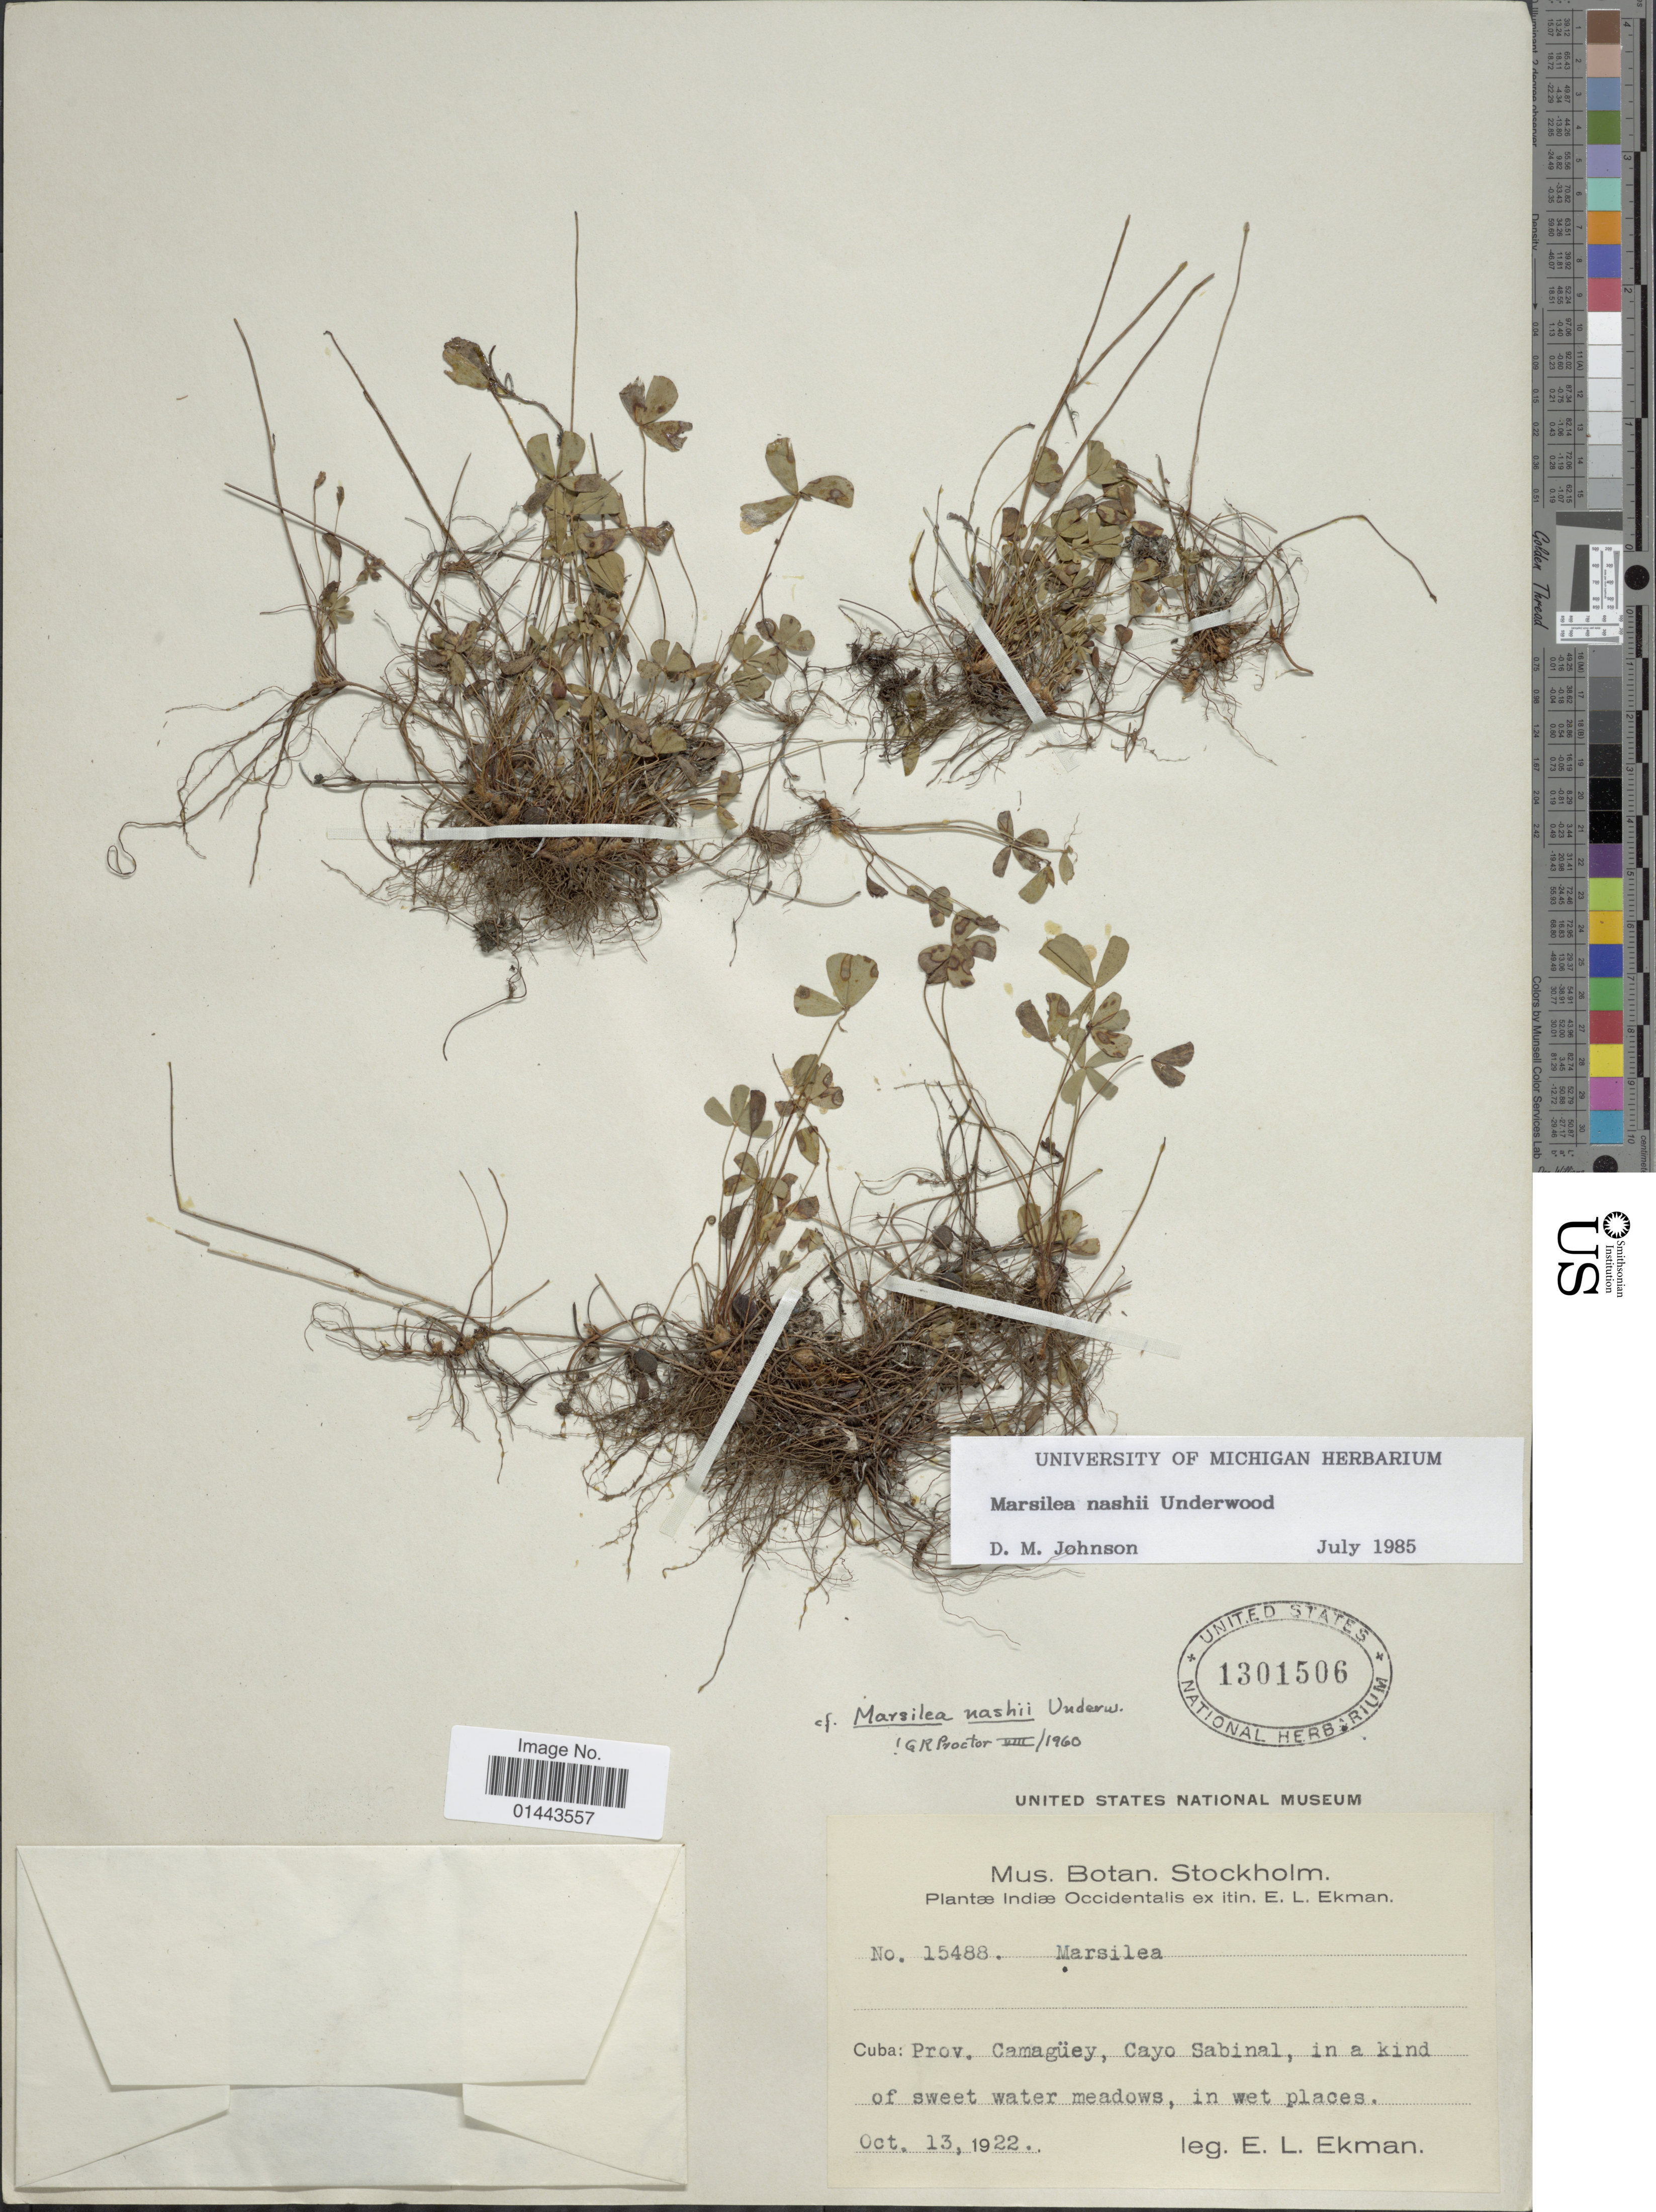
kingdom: Plantae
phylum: Tracheophyta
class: Polypodiopsida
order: Salviniales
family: Marsileaceae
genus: Marsilea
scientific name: Marsilea nashii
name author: Underw.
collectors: E. L. Ekman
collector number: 15488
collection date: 1922-10-13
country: Cuba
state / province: Camagüey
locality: Cayo Sabinal, in a kind of sweet water meadows, in wet places.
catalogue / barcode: US 1301506